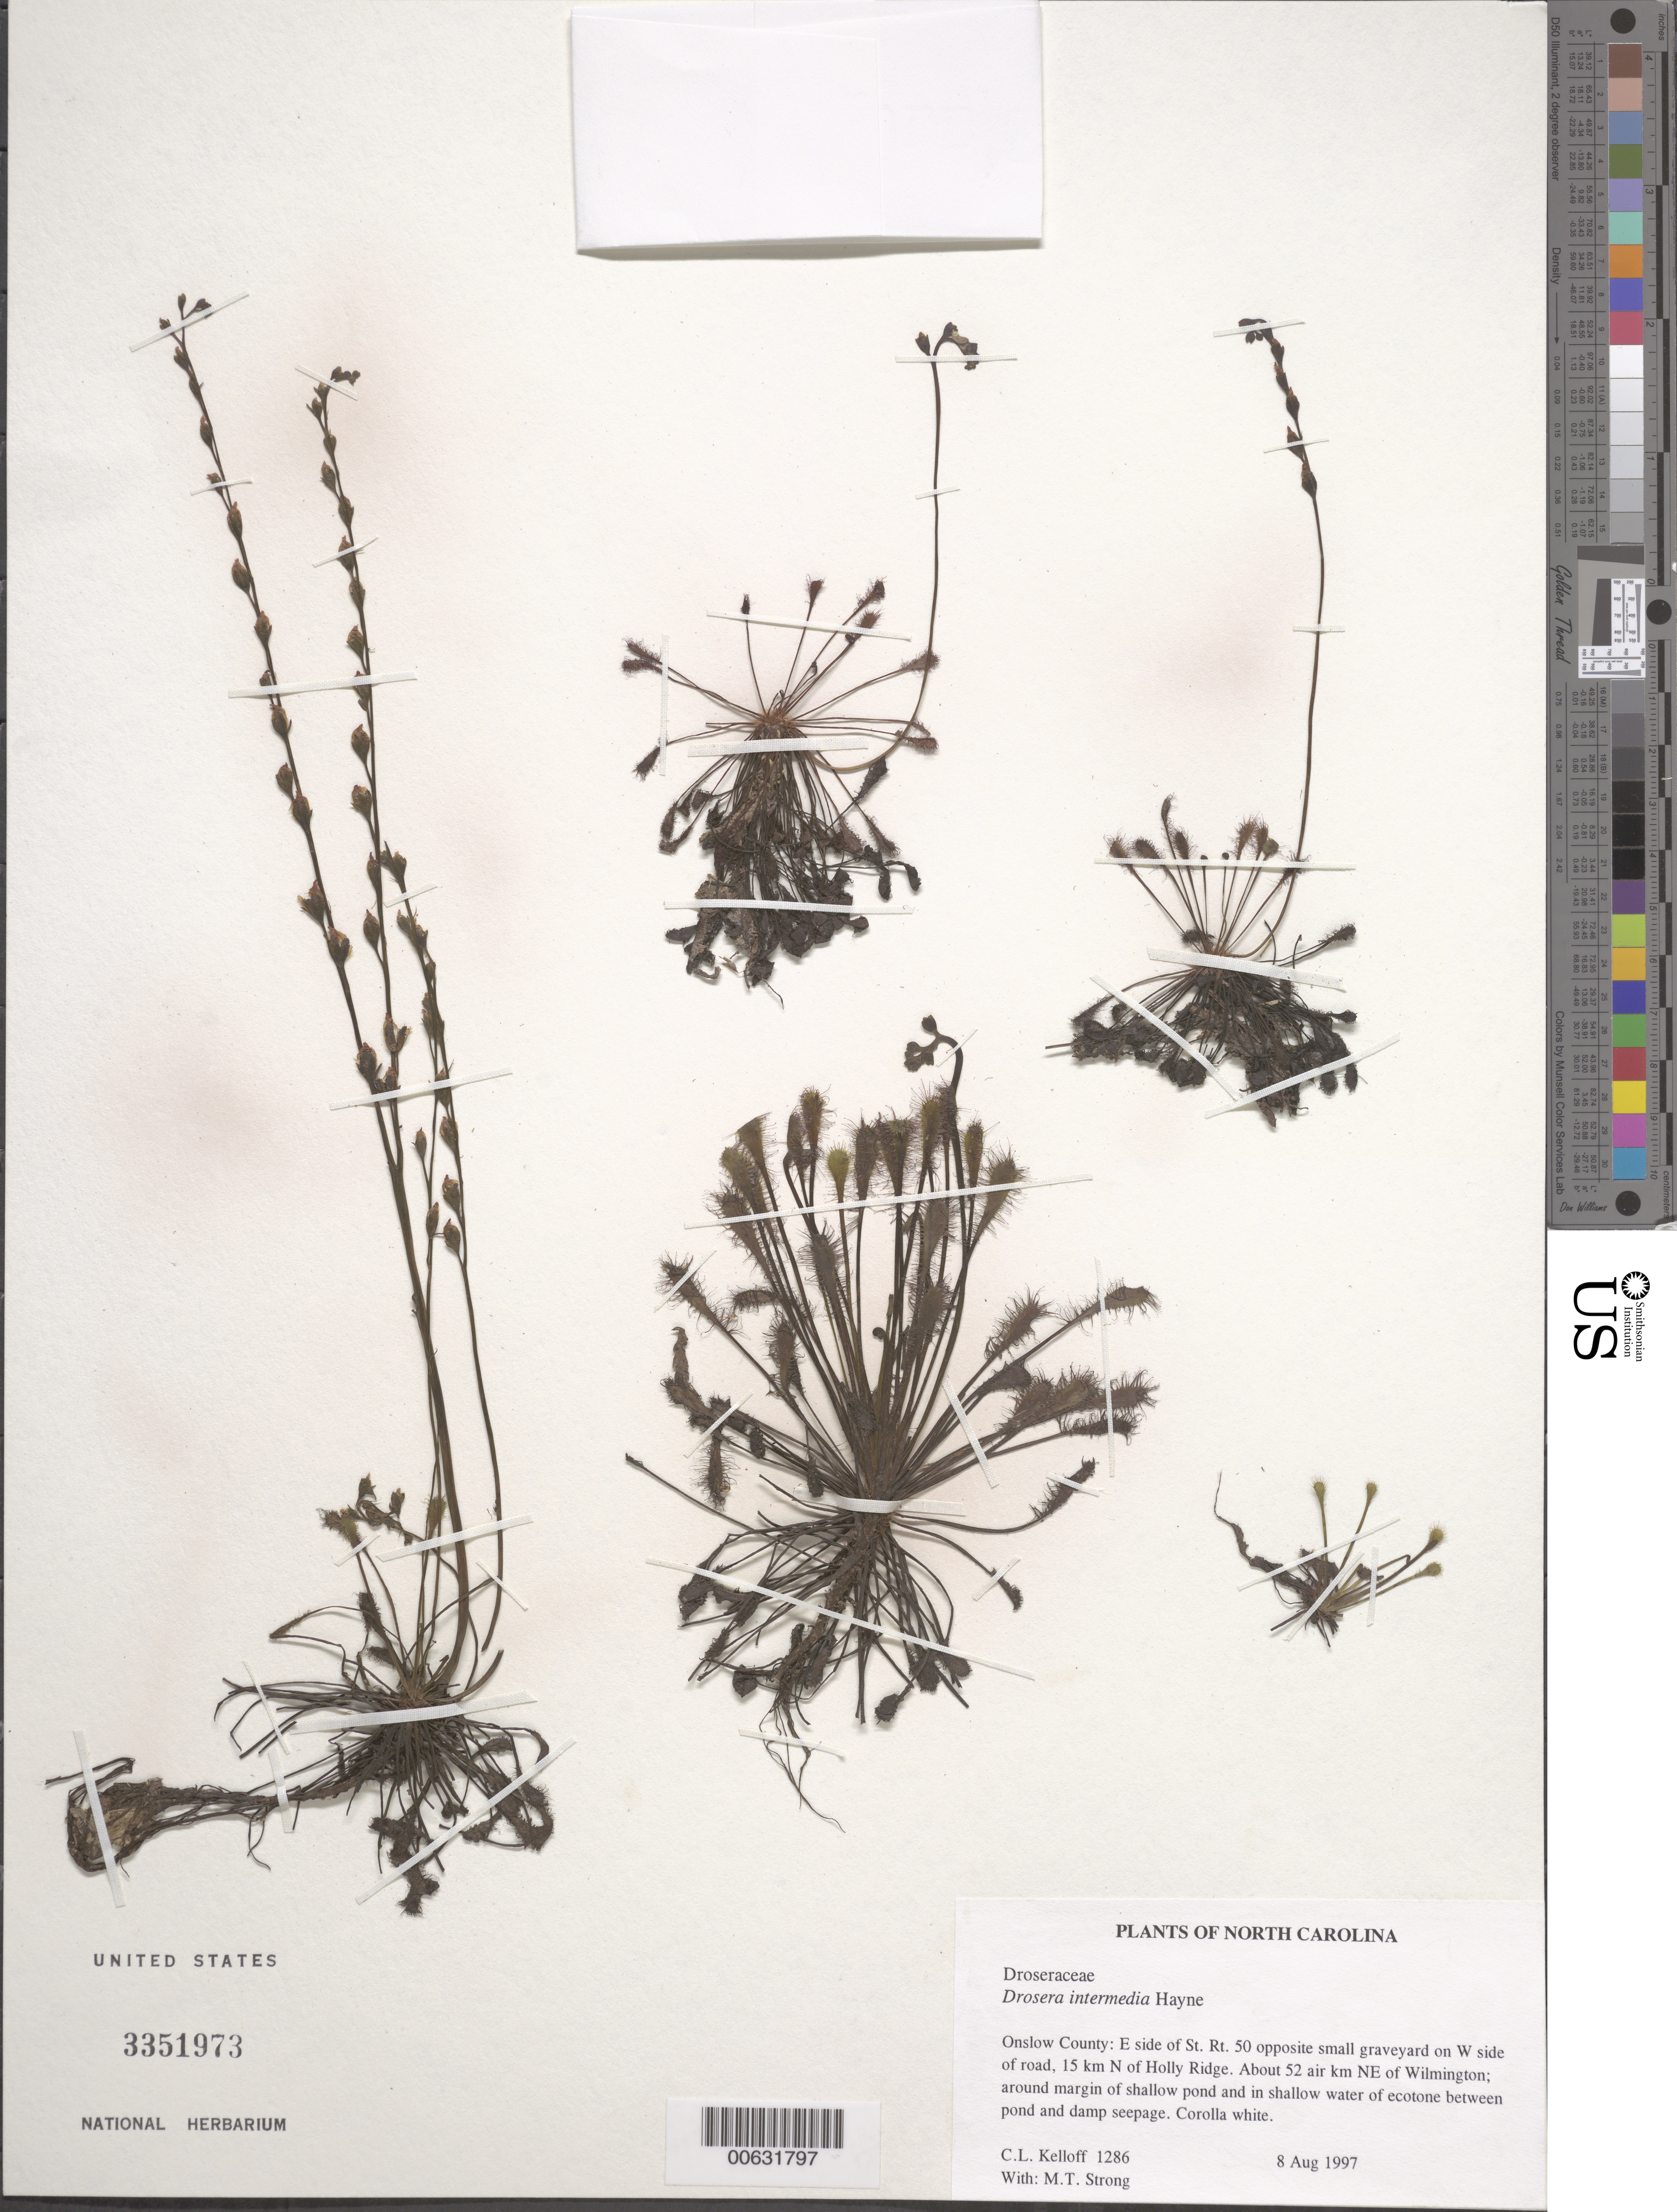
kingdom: Plantae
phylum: Tracheophyta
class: Magnoliopsida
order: Caryophyllales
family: Droseraceae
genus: Drosera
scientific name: Drosera intermedia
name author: Hayne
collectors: M. T. Strong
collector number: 1286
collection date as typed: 08 Aug 1997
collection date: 1997-08-08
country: United States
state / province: North Carolina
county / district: Onslow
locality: E side of St. Rt. 50, N of Holly Ridge. NE of Wilmington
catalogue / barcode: US 3351973